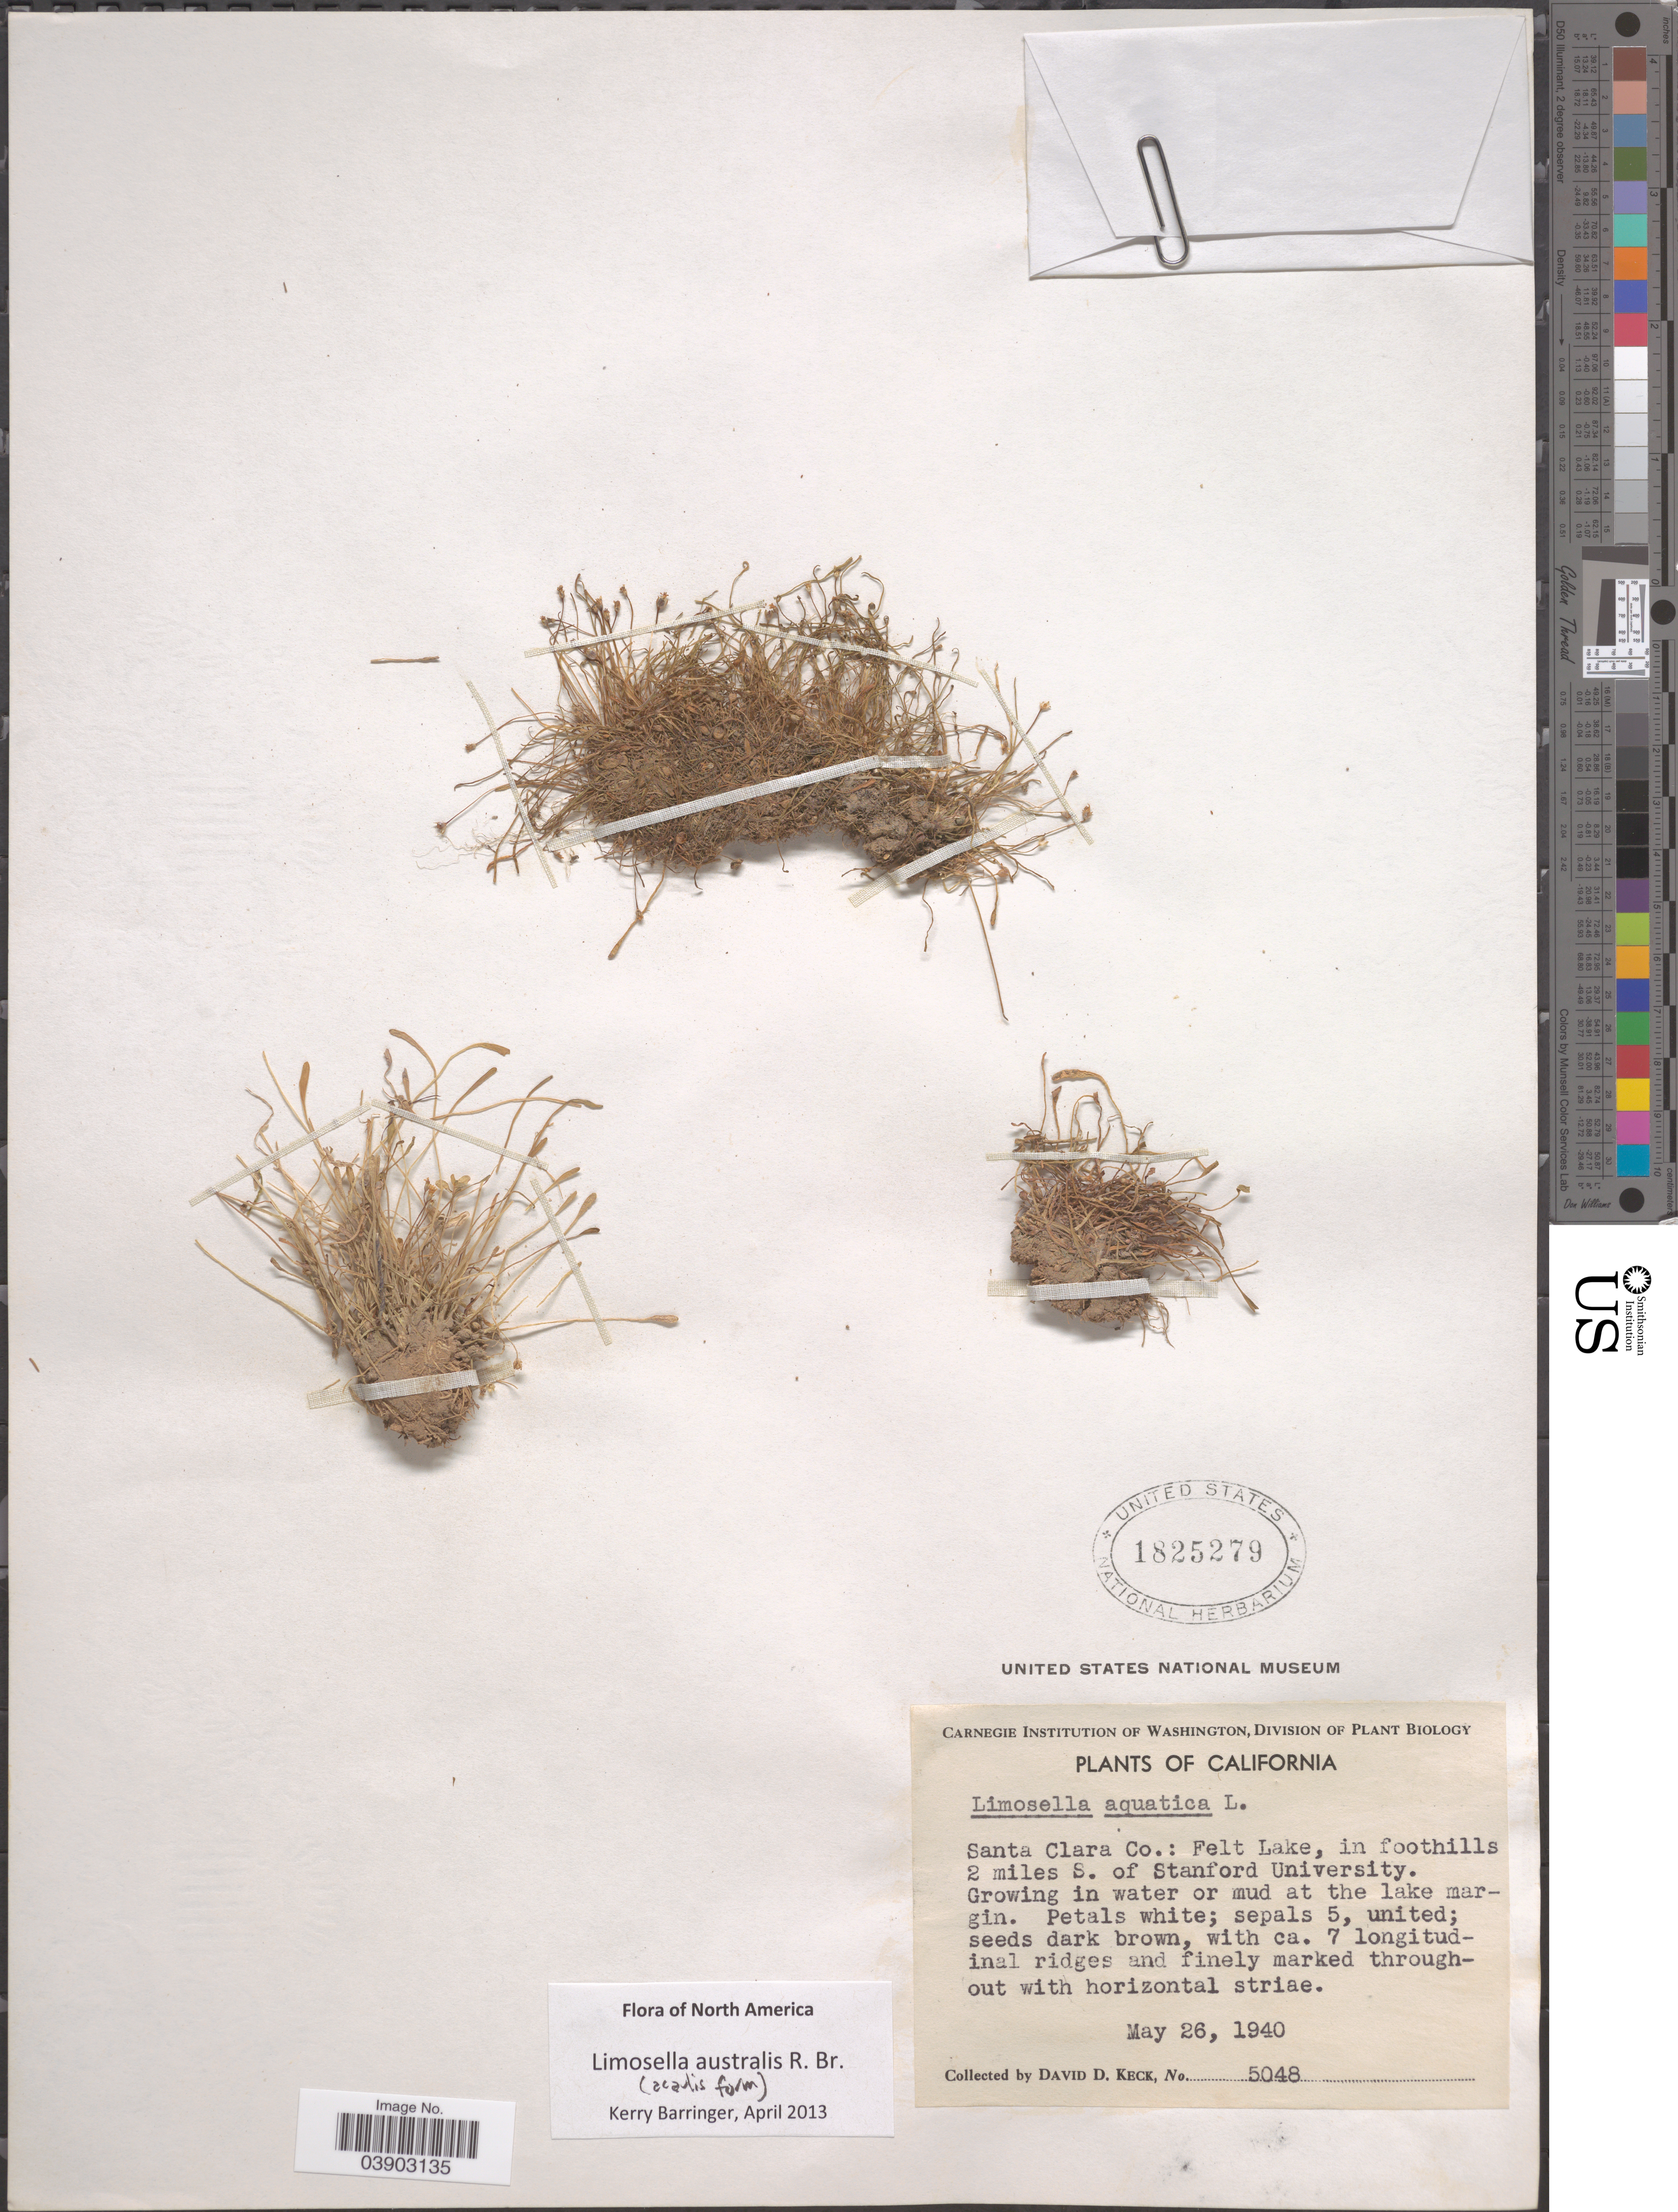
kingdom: Plantae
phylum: Tracheophyta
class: Magnoliopsida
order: Lamiales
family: Scrophulariaceae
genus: Limosella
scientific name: Limosella aquatica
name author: L.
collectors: D. D. Keck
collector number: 5048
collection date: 1940-05-26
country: United States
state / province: California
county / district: Santa Clara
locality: Santa Clara Co.: Felt Lake, in foothills 2 miles S. of Stanford University. Growing in water or mud at the lake margin.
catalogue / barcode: US 1825279